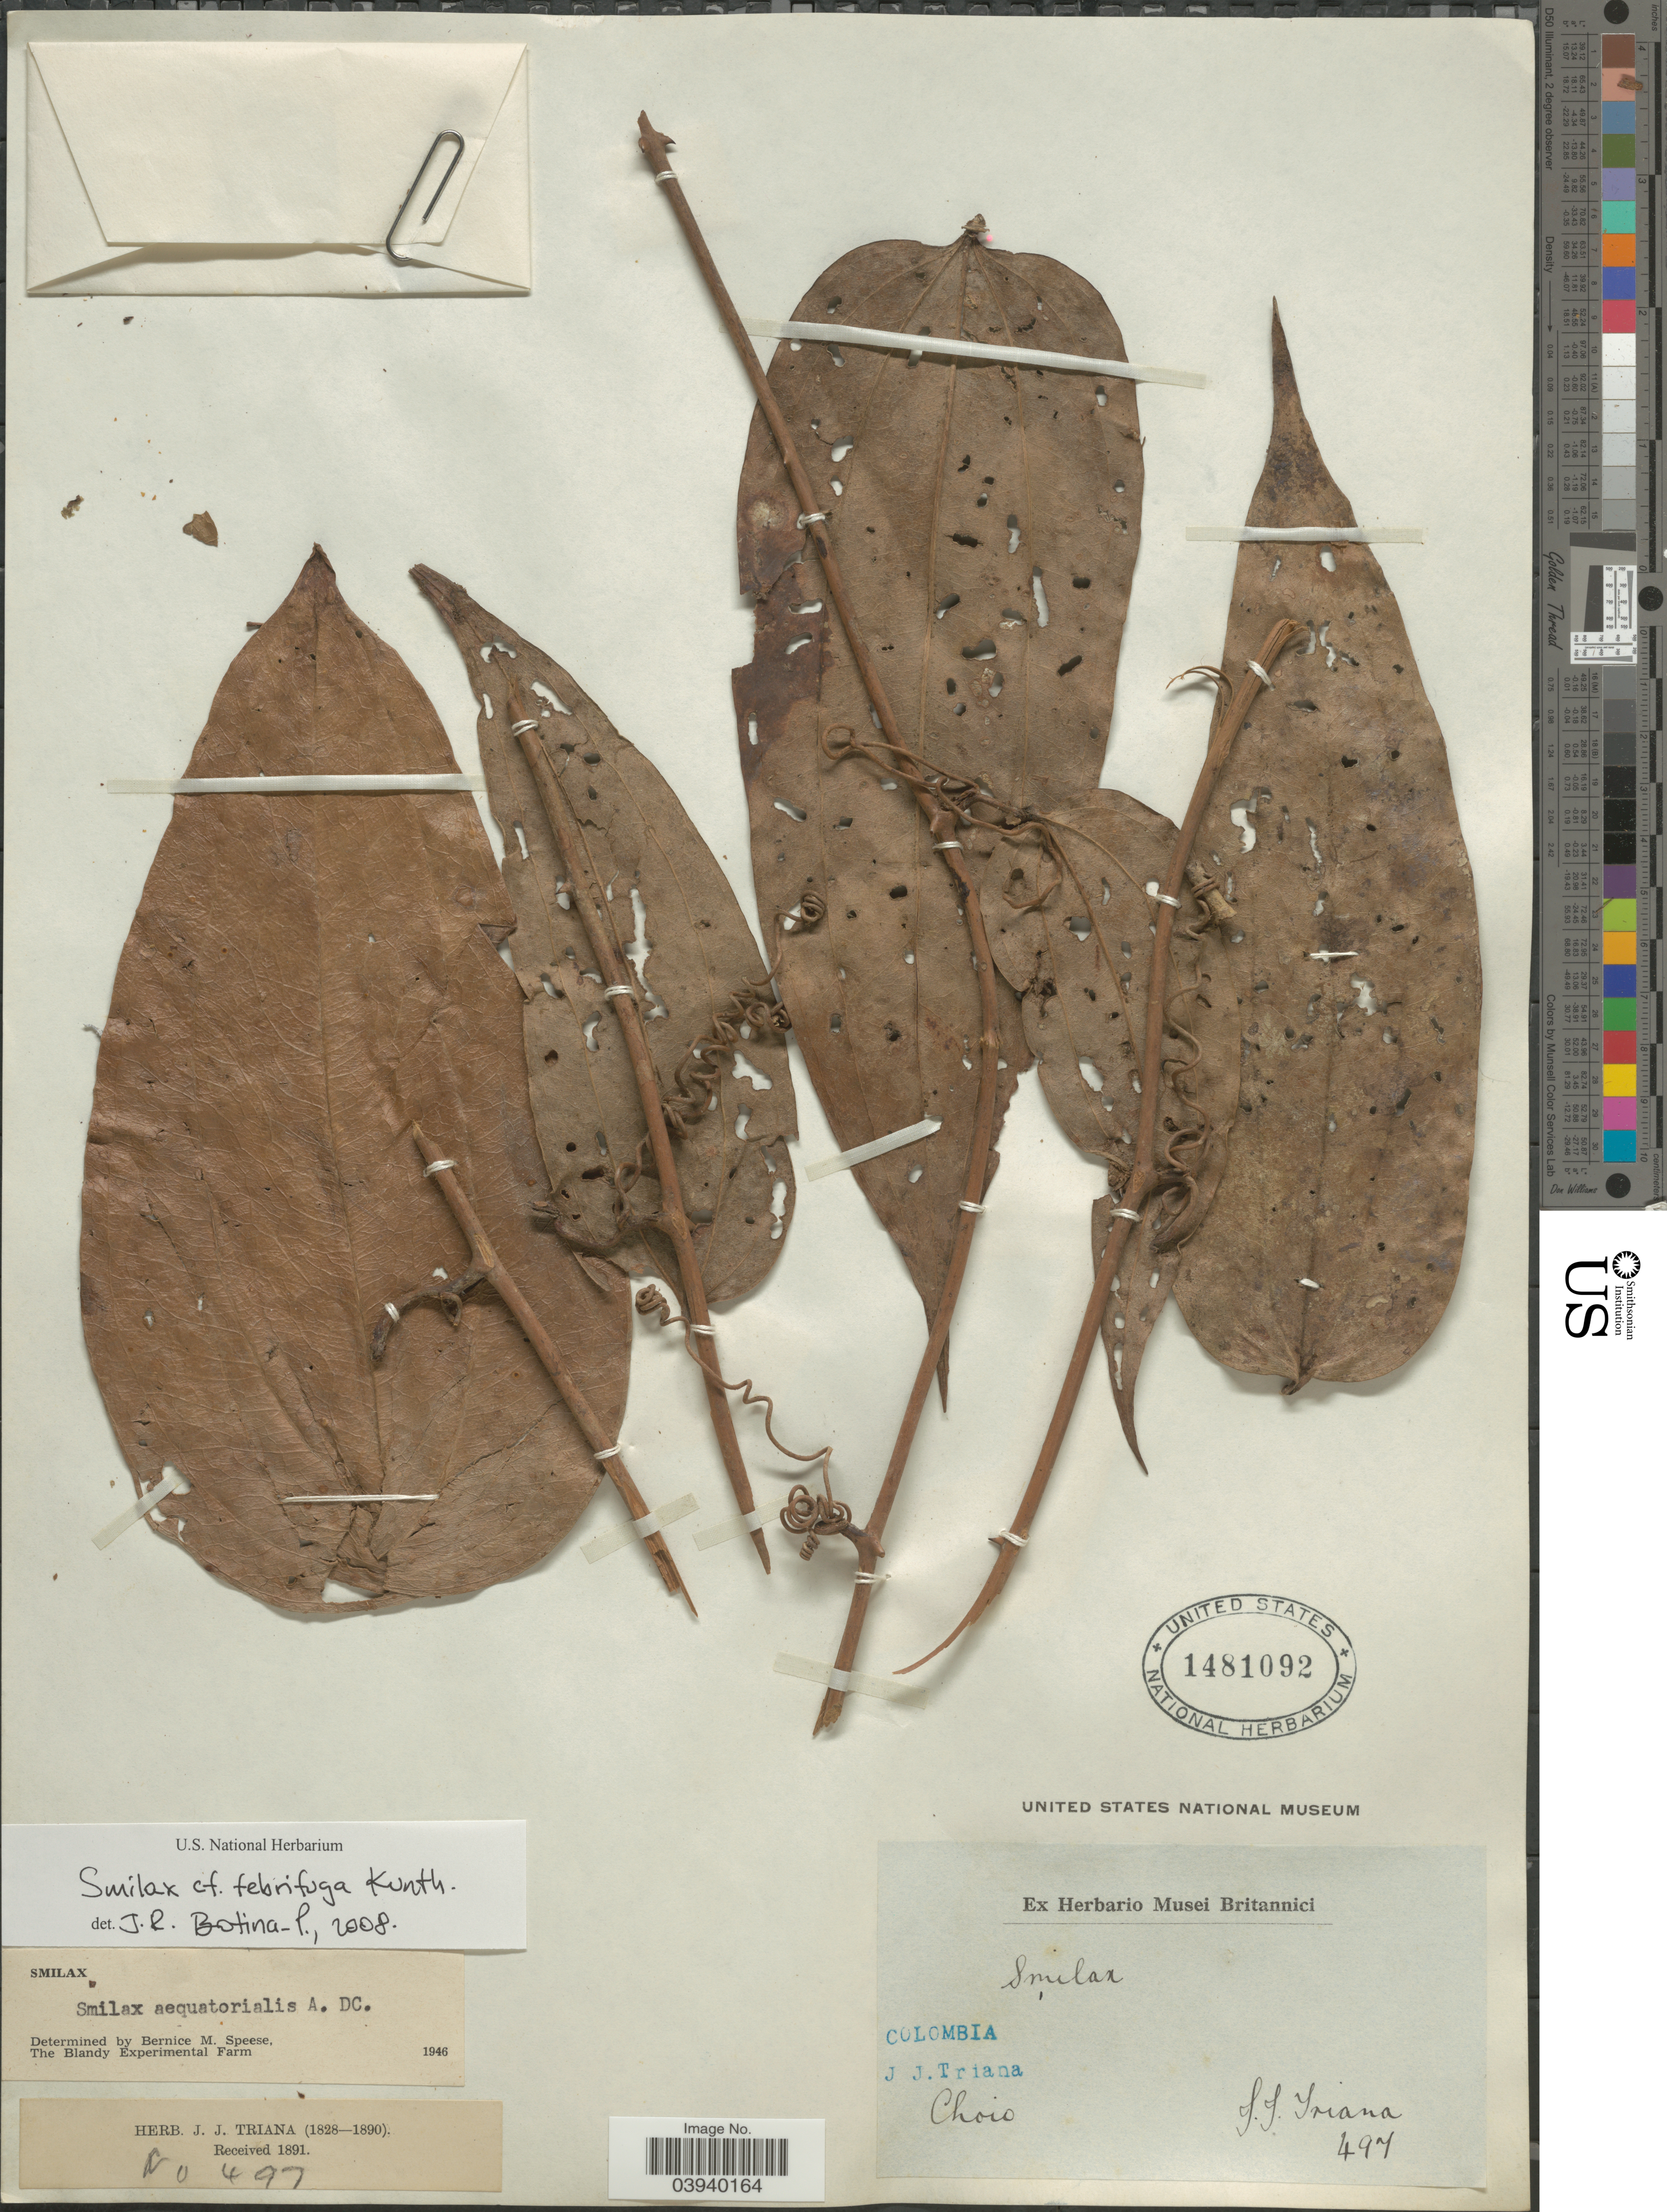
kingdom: Plantae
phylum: Tracheophyta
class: Liliopsida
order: Liliales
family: Smilacaceae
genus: Smilax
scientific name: Smilax febrifuga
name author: Kunth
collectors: J. J. Triana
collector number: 497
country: Colombia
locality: Choio.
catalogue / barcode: US 1481092